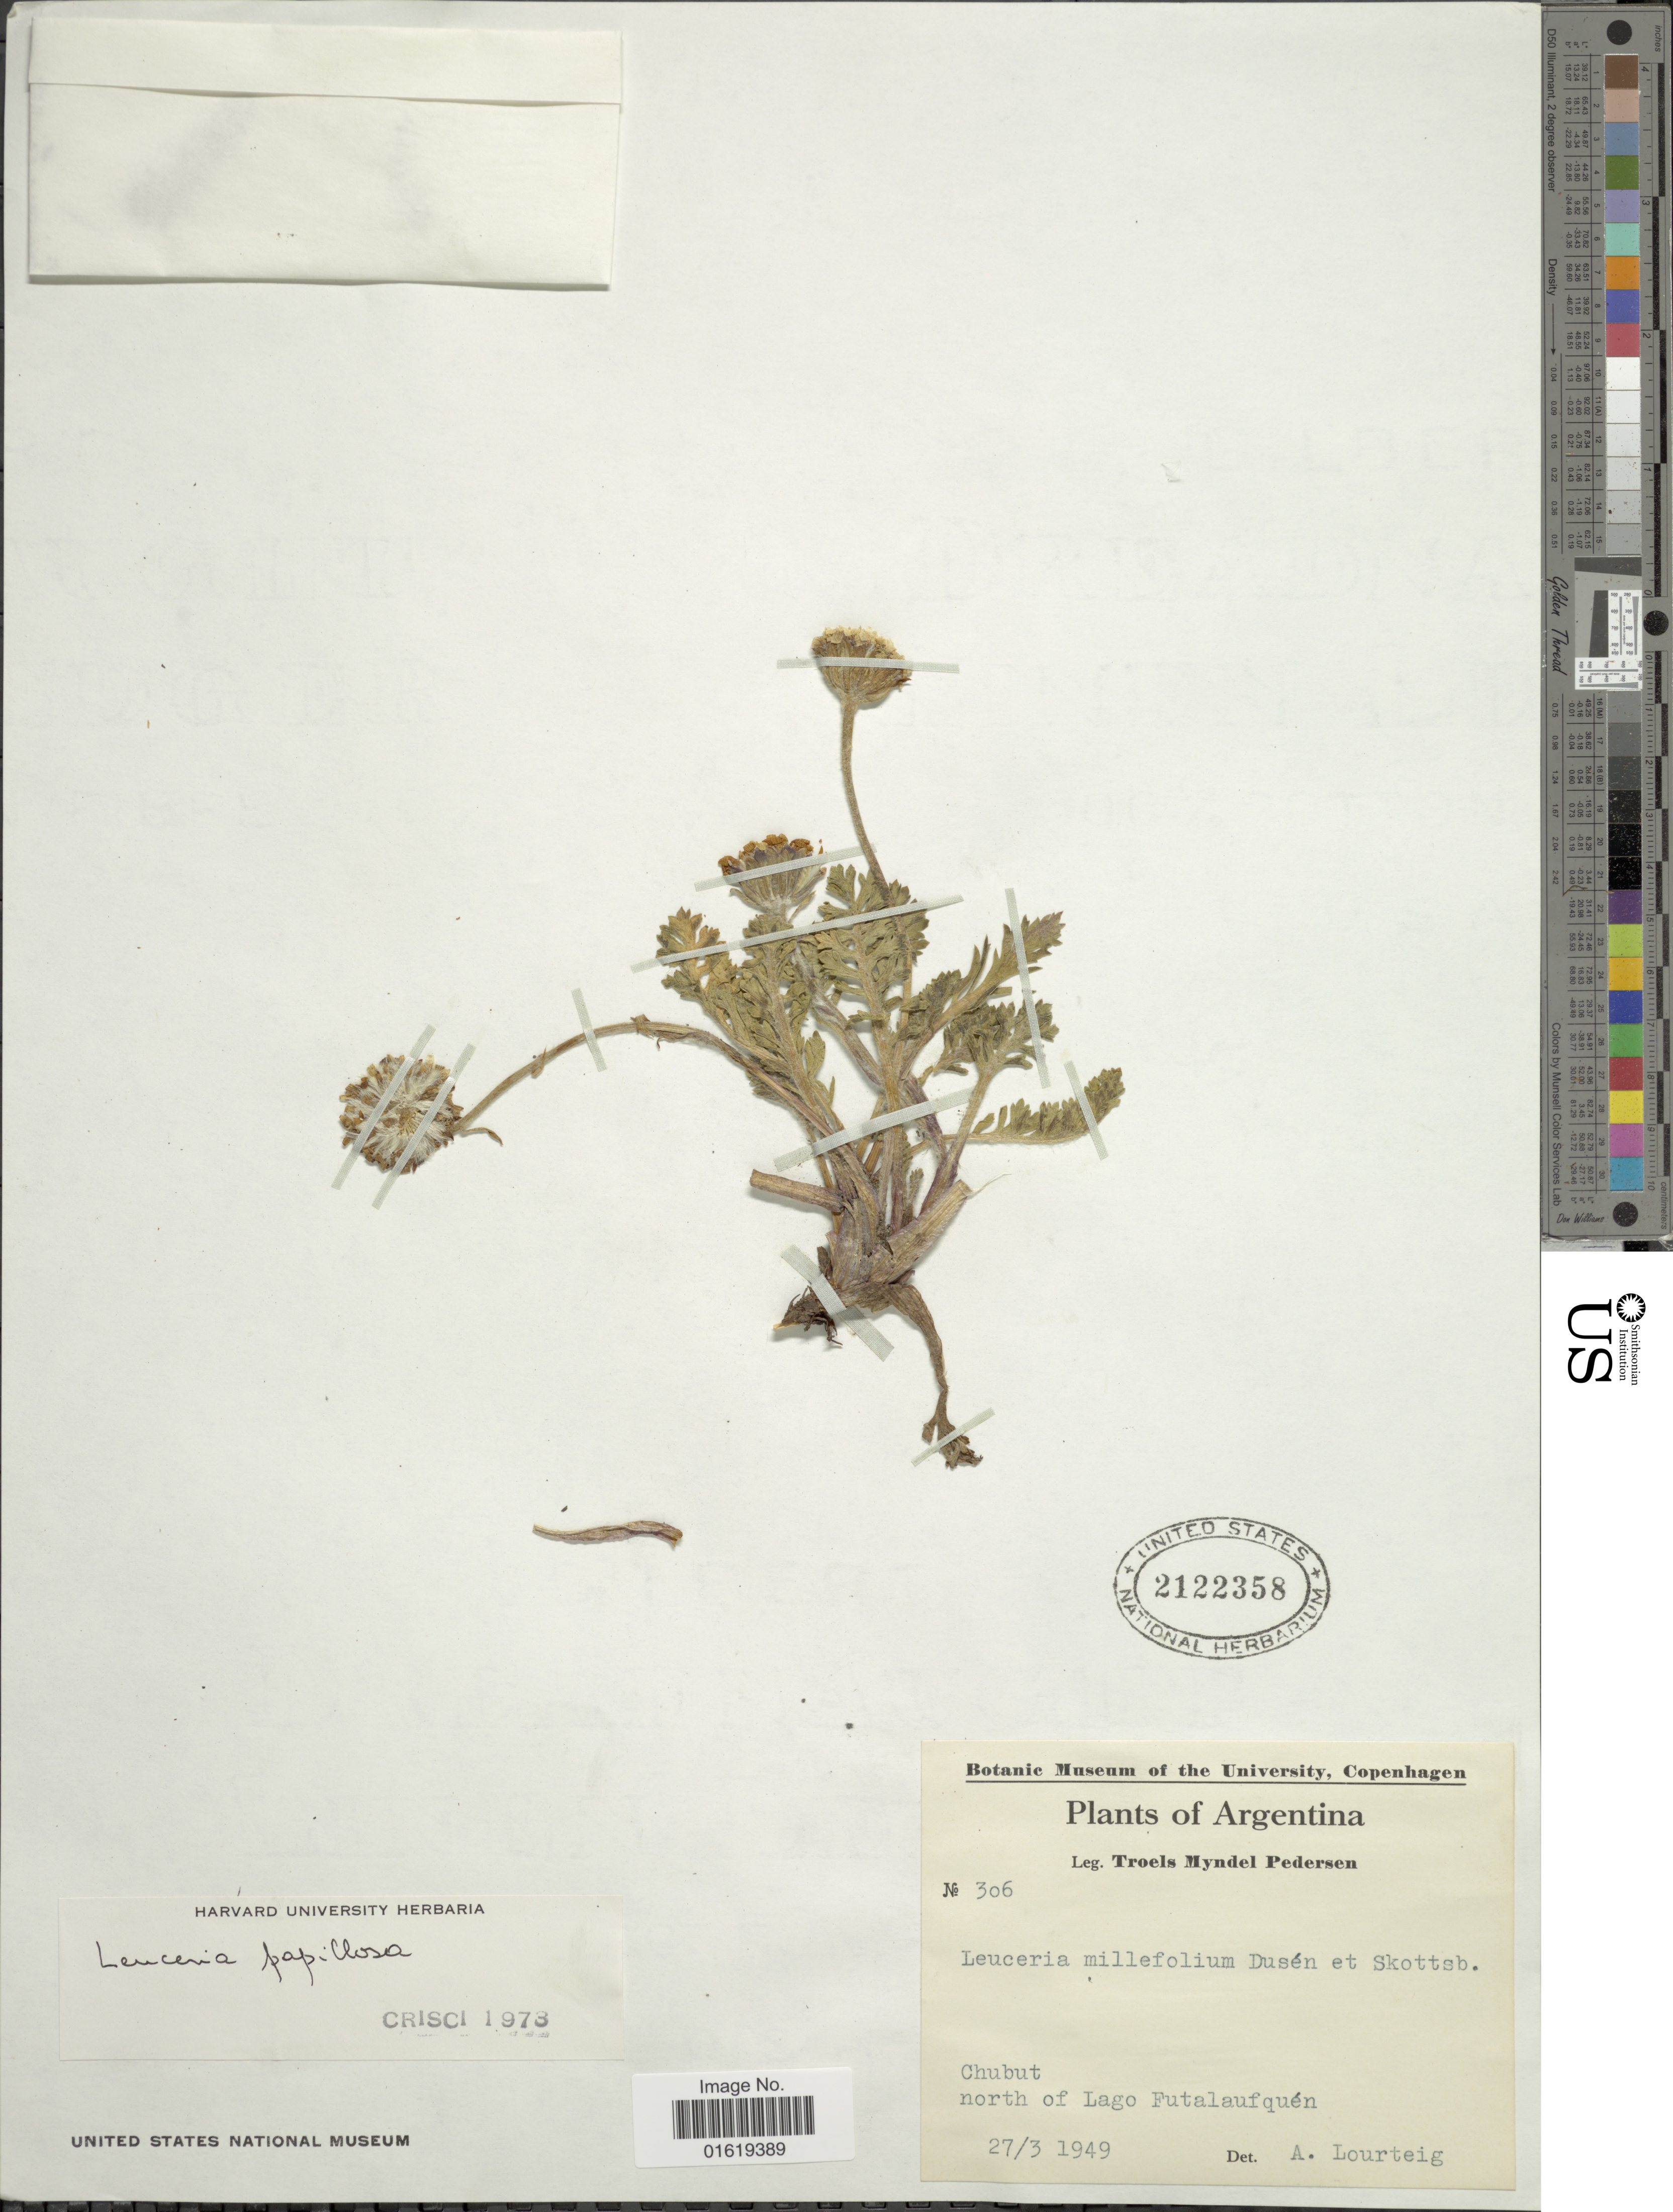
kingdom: Plantae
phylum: Tracheophyta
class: Magnoliopsida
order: Asterales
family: Asteraceae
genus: Leucheria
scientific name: Leucheria papillosa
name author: Cabrera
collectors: T. Pederson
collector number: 306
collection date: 1949-03-27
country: Argentina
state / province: Chubut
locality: Chubut, north of Lago Futalaufquén.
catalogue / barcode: US 2122358